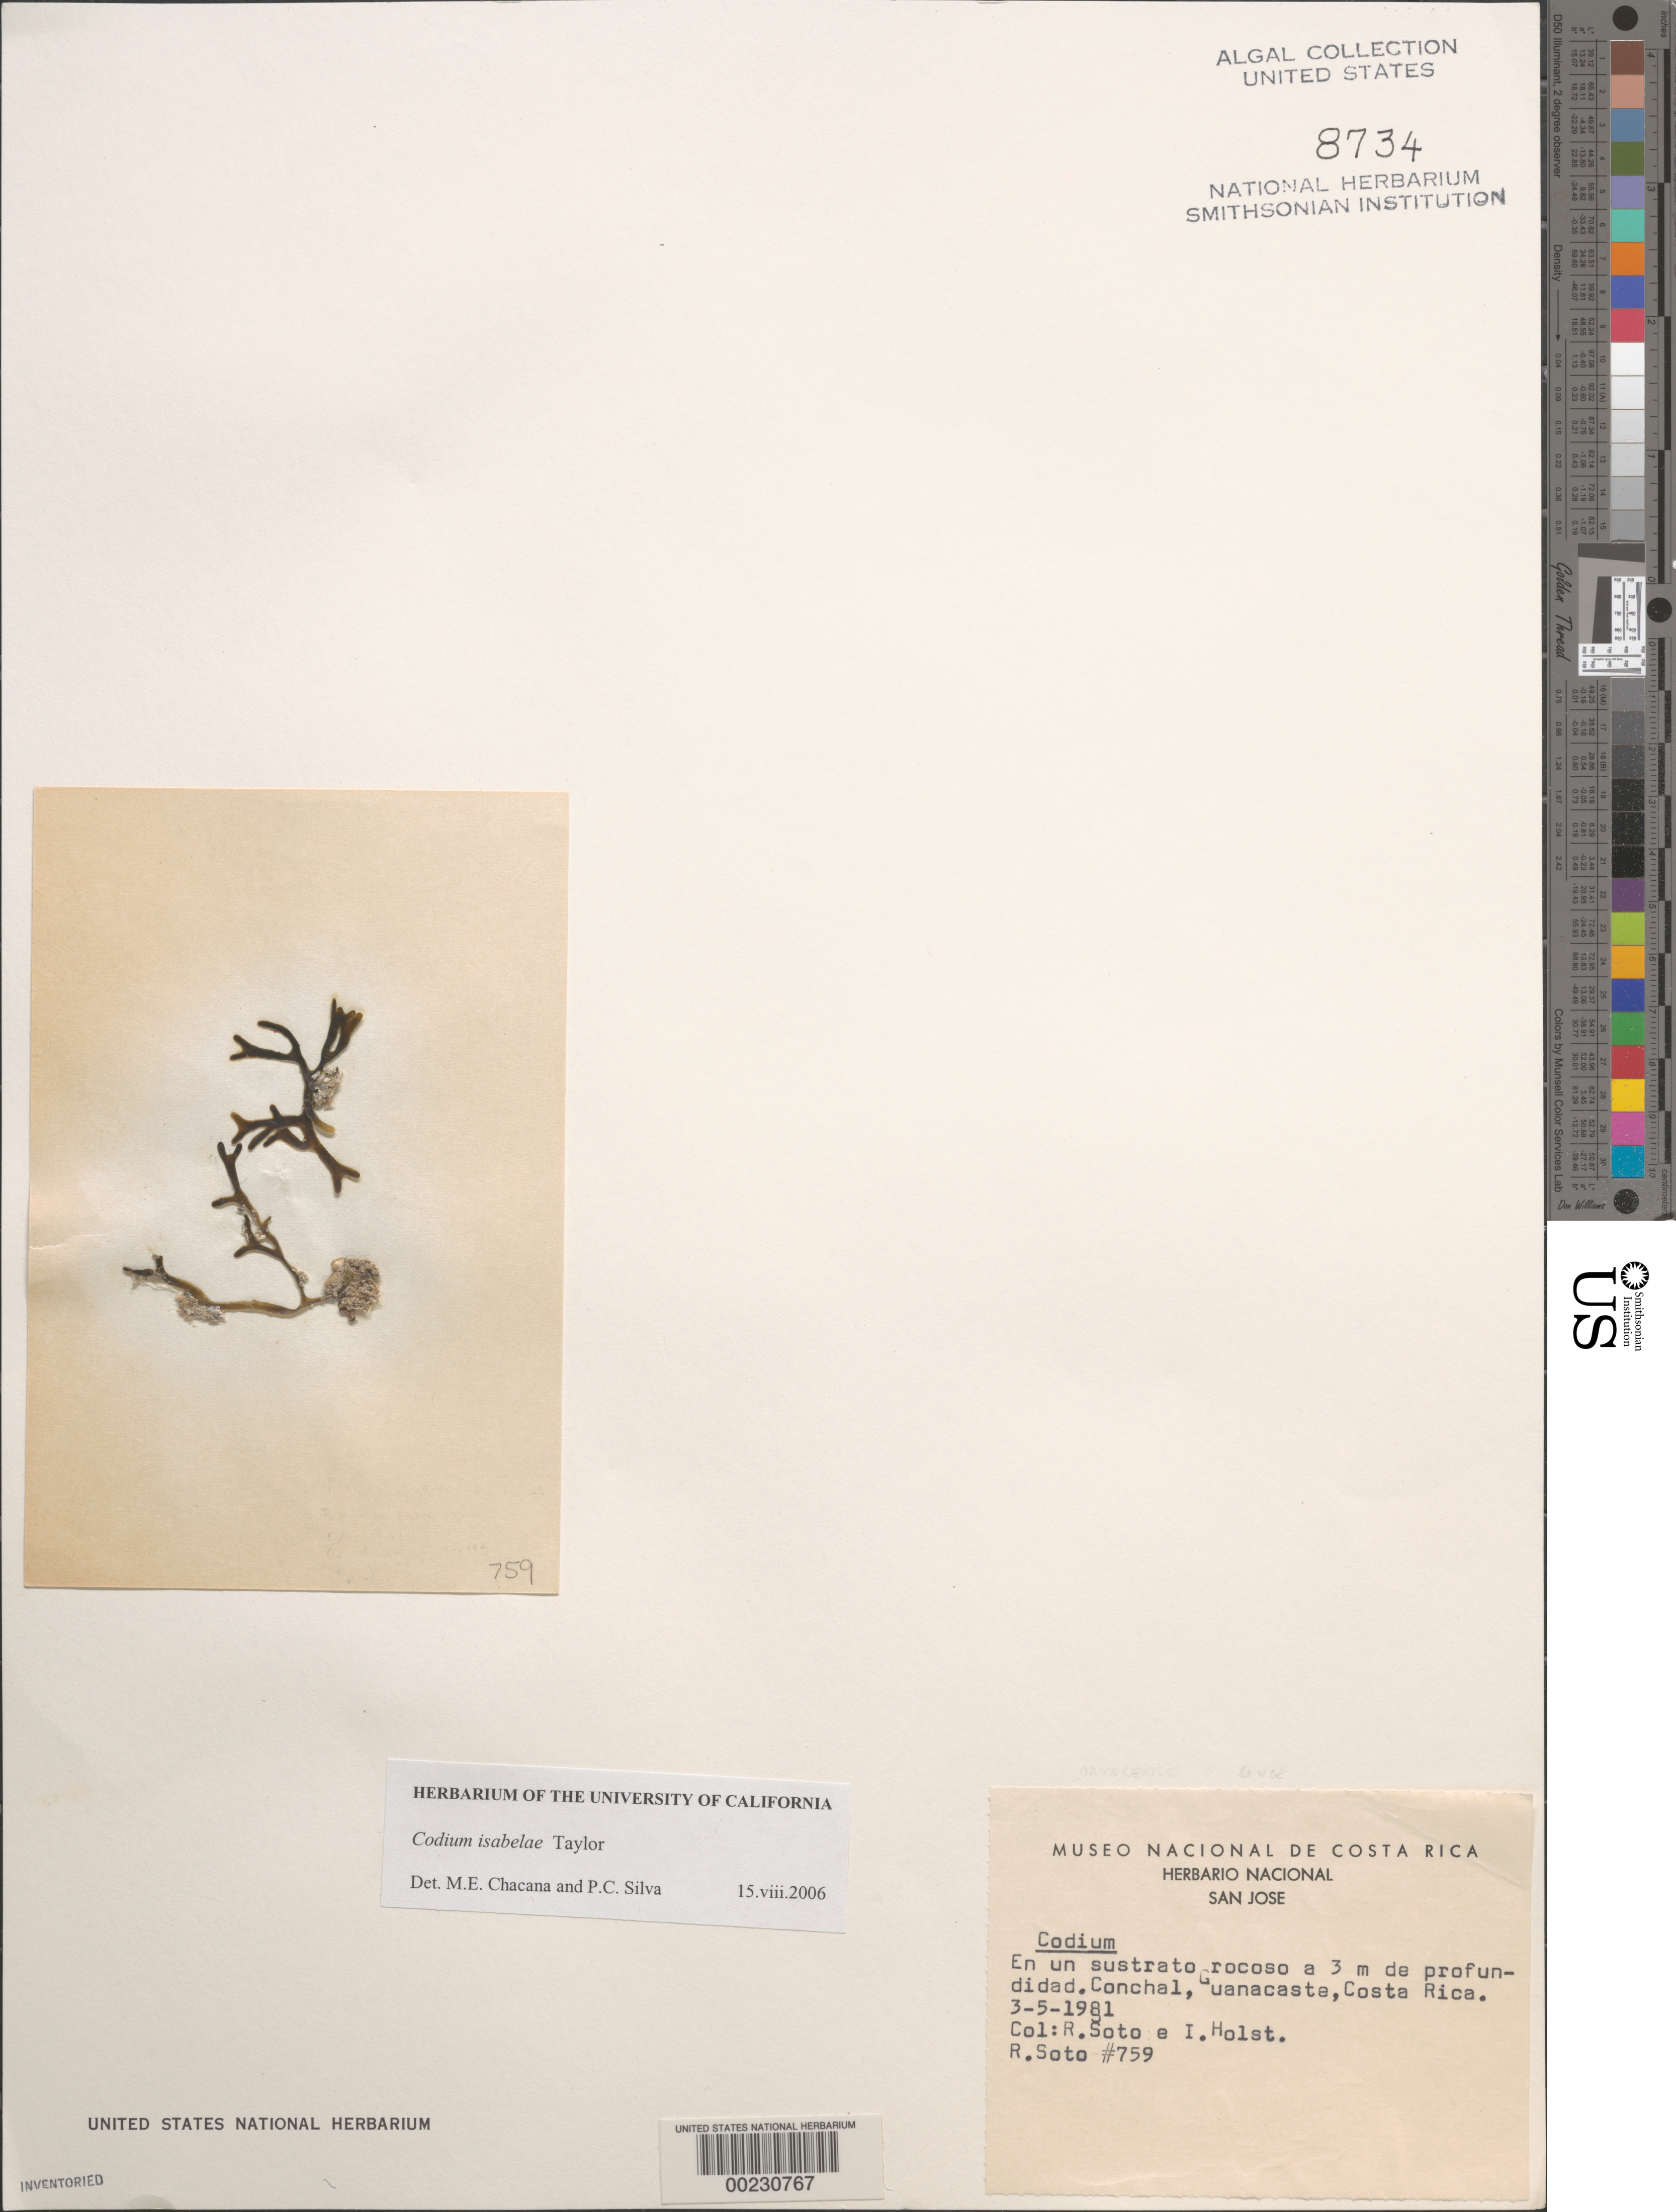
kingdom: Plantae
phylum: Chlorophyta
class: Ulvophyceae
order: Bryopsidales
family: Codiaceae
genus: Codium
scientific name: Codium isabelae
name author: W.R. Taylor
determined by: Chacana, M. E.; Silva, P. C.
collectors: R. Soto & I. Holst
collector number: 759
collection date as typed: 03 May 1981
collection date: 1981-05-03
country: Costa Rica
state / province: Guanacaste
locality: Conchal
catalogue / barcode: US 8734